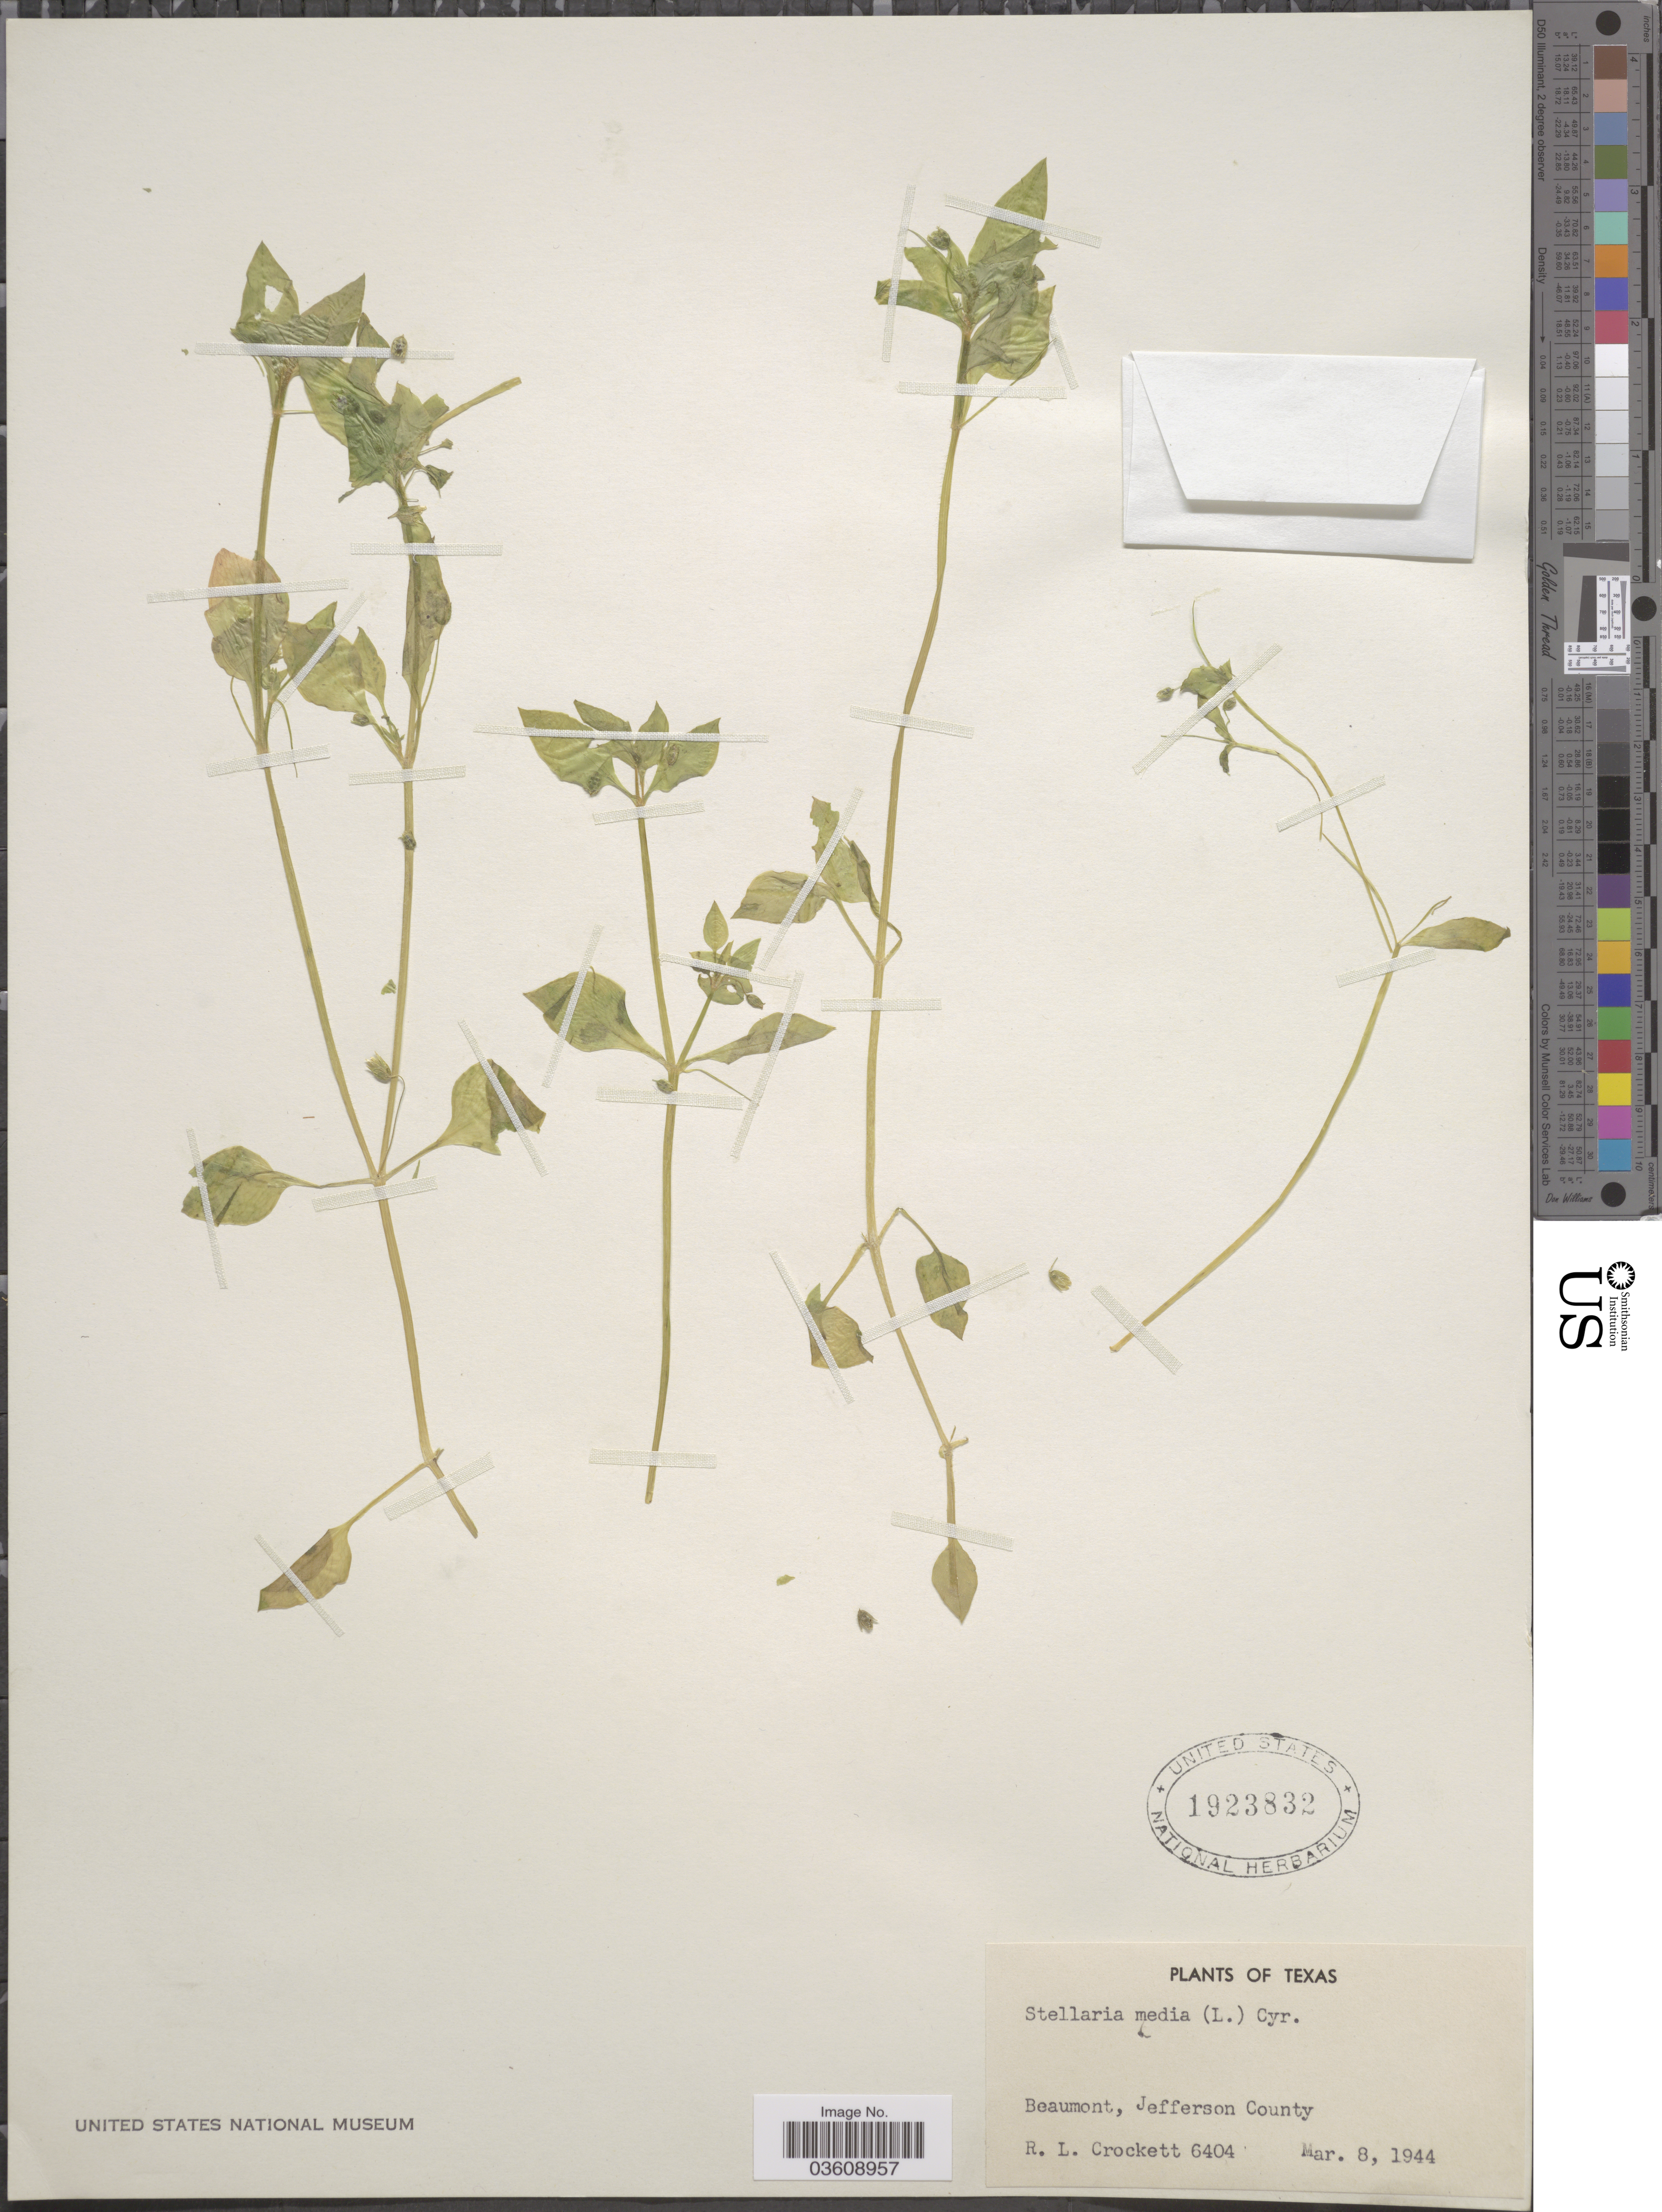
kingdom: Plantae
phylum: Tracheophyta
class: Magnoliopsida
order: Caryophyllales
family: Caryophyllaceae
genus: Stellaria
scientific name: Stellaria media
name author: (L.) Vill.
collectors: R. Crockett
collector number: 6404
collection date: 1944-03-08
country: United States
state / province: Texas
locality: Beaumont, Jefferson County.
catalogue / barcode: US 1923832